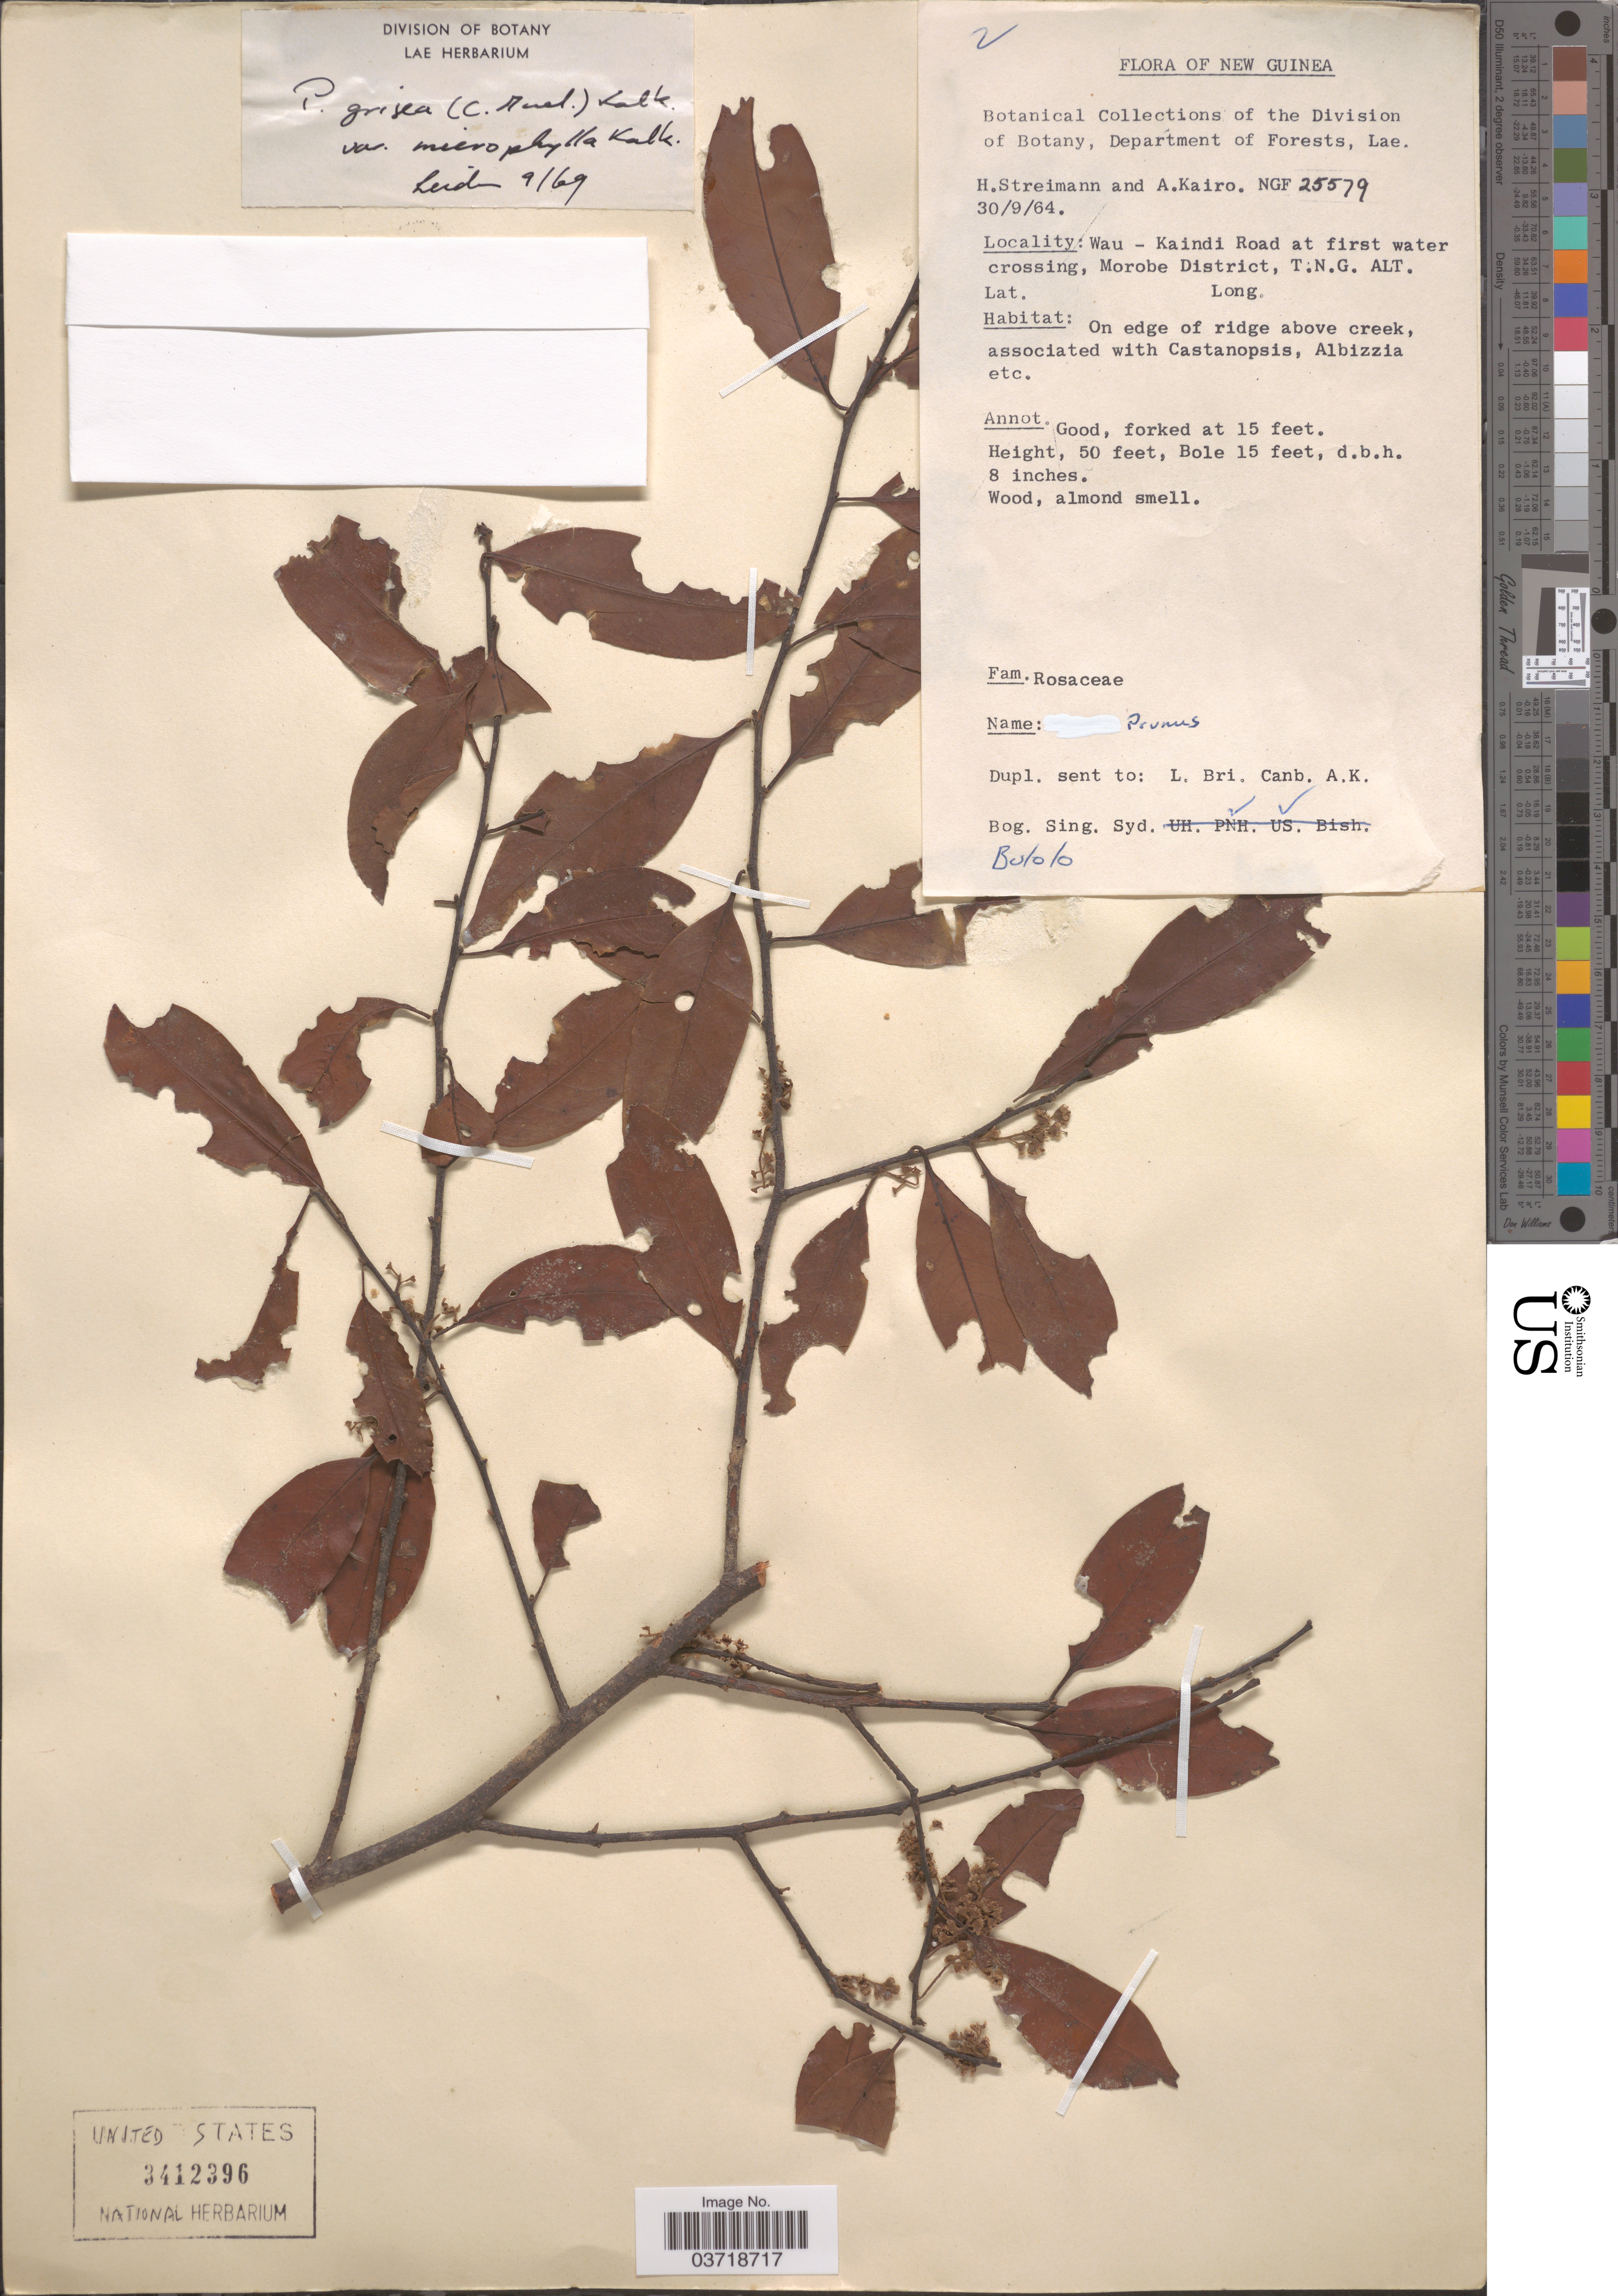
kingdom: Plantae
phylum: Tracheophyta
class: Magnoliopsida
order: Rosales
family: Rosaceae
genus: Prunus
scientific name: Prunus grisea var. microphylla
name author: Kalkman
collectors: H. Streimann & A. Kairo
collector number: NGF 25579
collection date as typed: Transcribed d/m/y: 30/9/64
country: Papua New Guinea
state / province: Morobe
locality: New Guinea. Wau - Kaindi Road at first water crossing, Morobe District, T.N.G.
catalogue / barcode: US 3412396